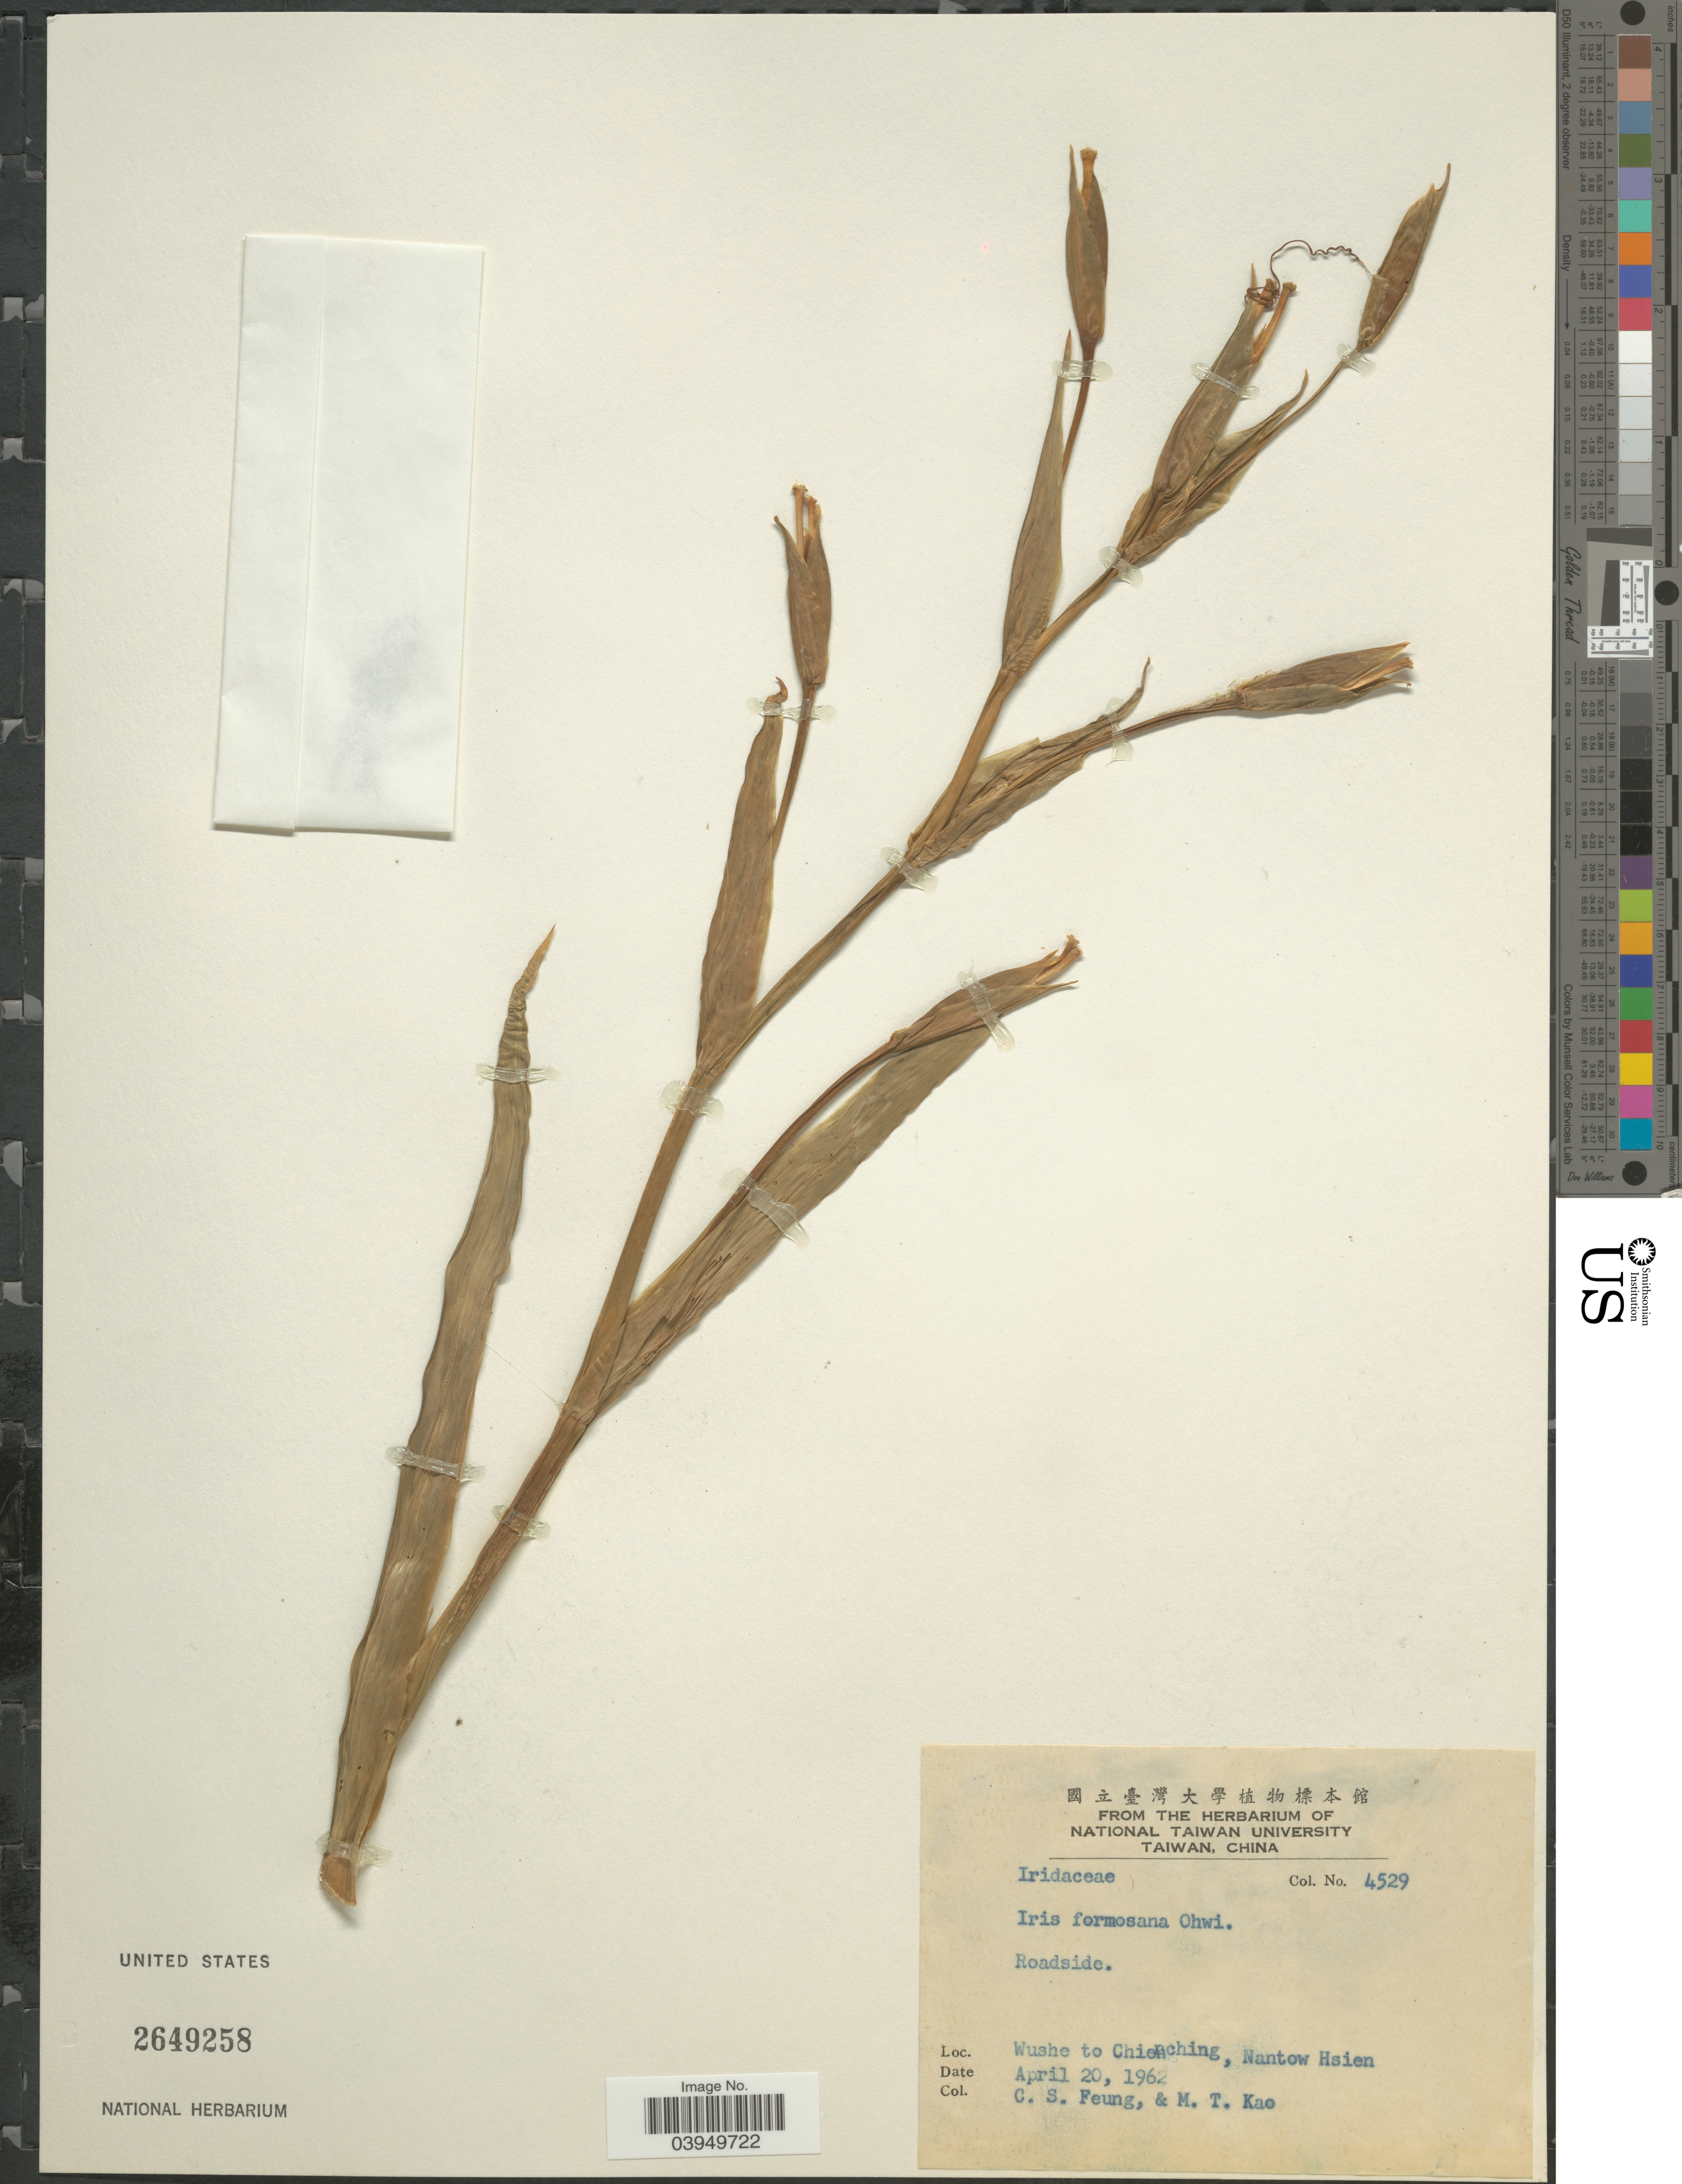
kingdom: Plantae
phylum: Tracheophyta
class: Liliopsida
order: Asparagales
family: Iridaceae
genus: Iris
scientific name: Iris formosana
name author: Ohwi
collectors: C. Feung & M. T. Kao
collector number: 4529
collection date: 1962-04-20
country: Taiwan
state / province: Nantou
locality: Wushe to Chienching, Nantow Hsien.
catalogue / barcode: US 2649258